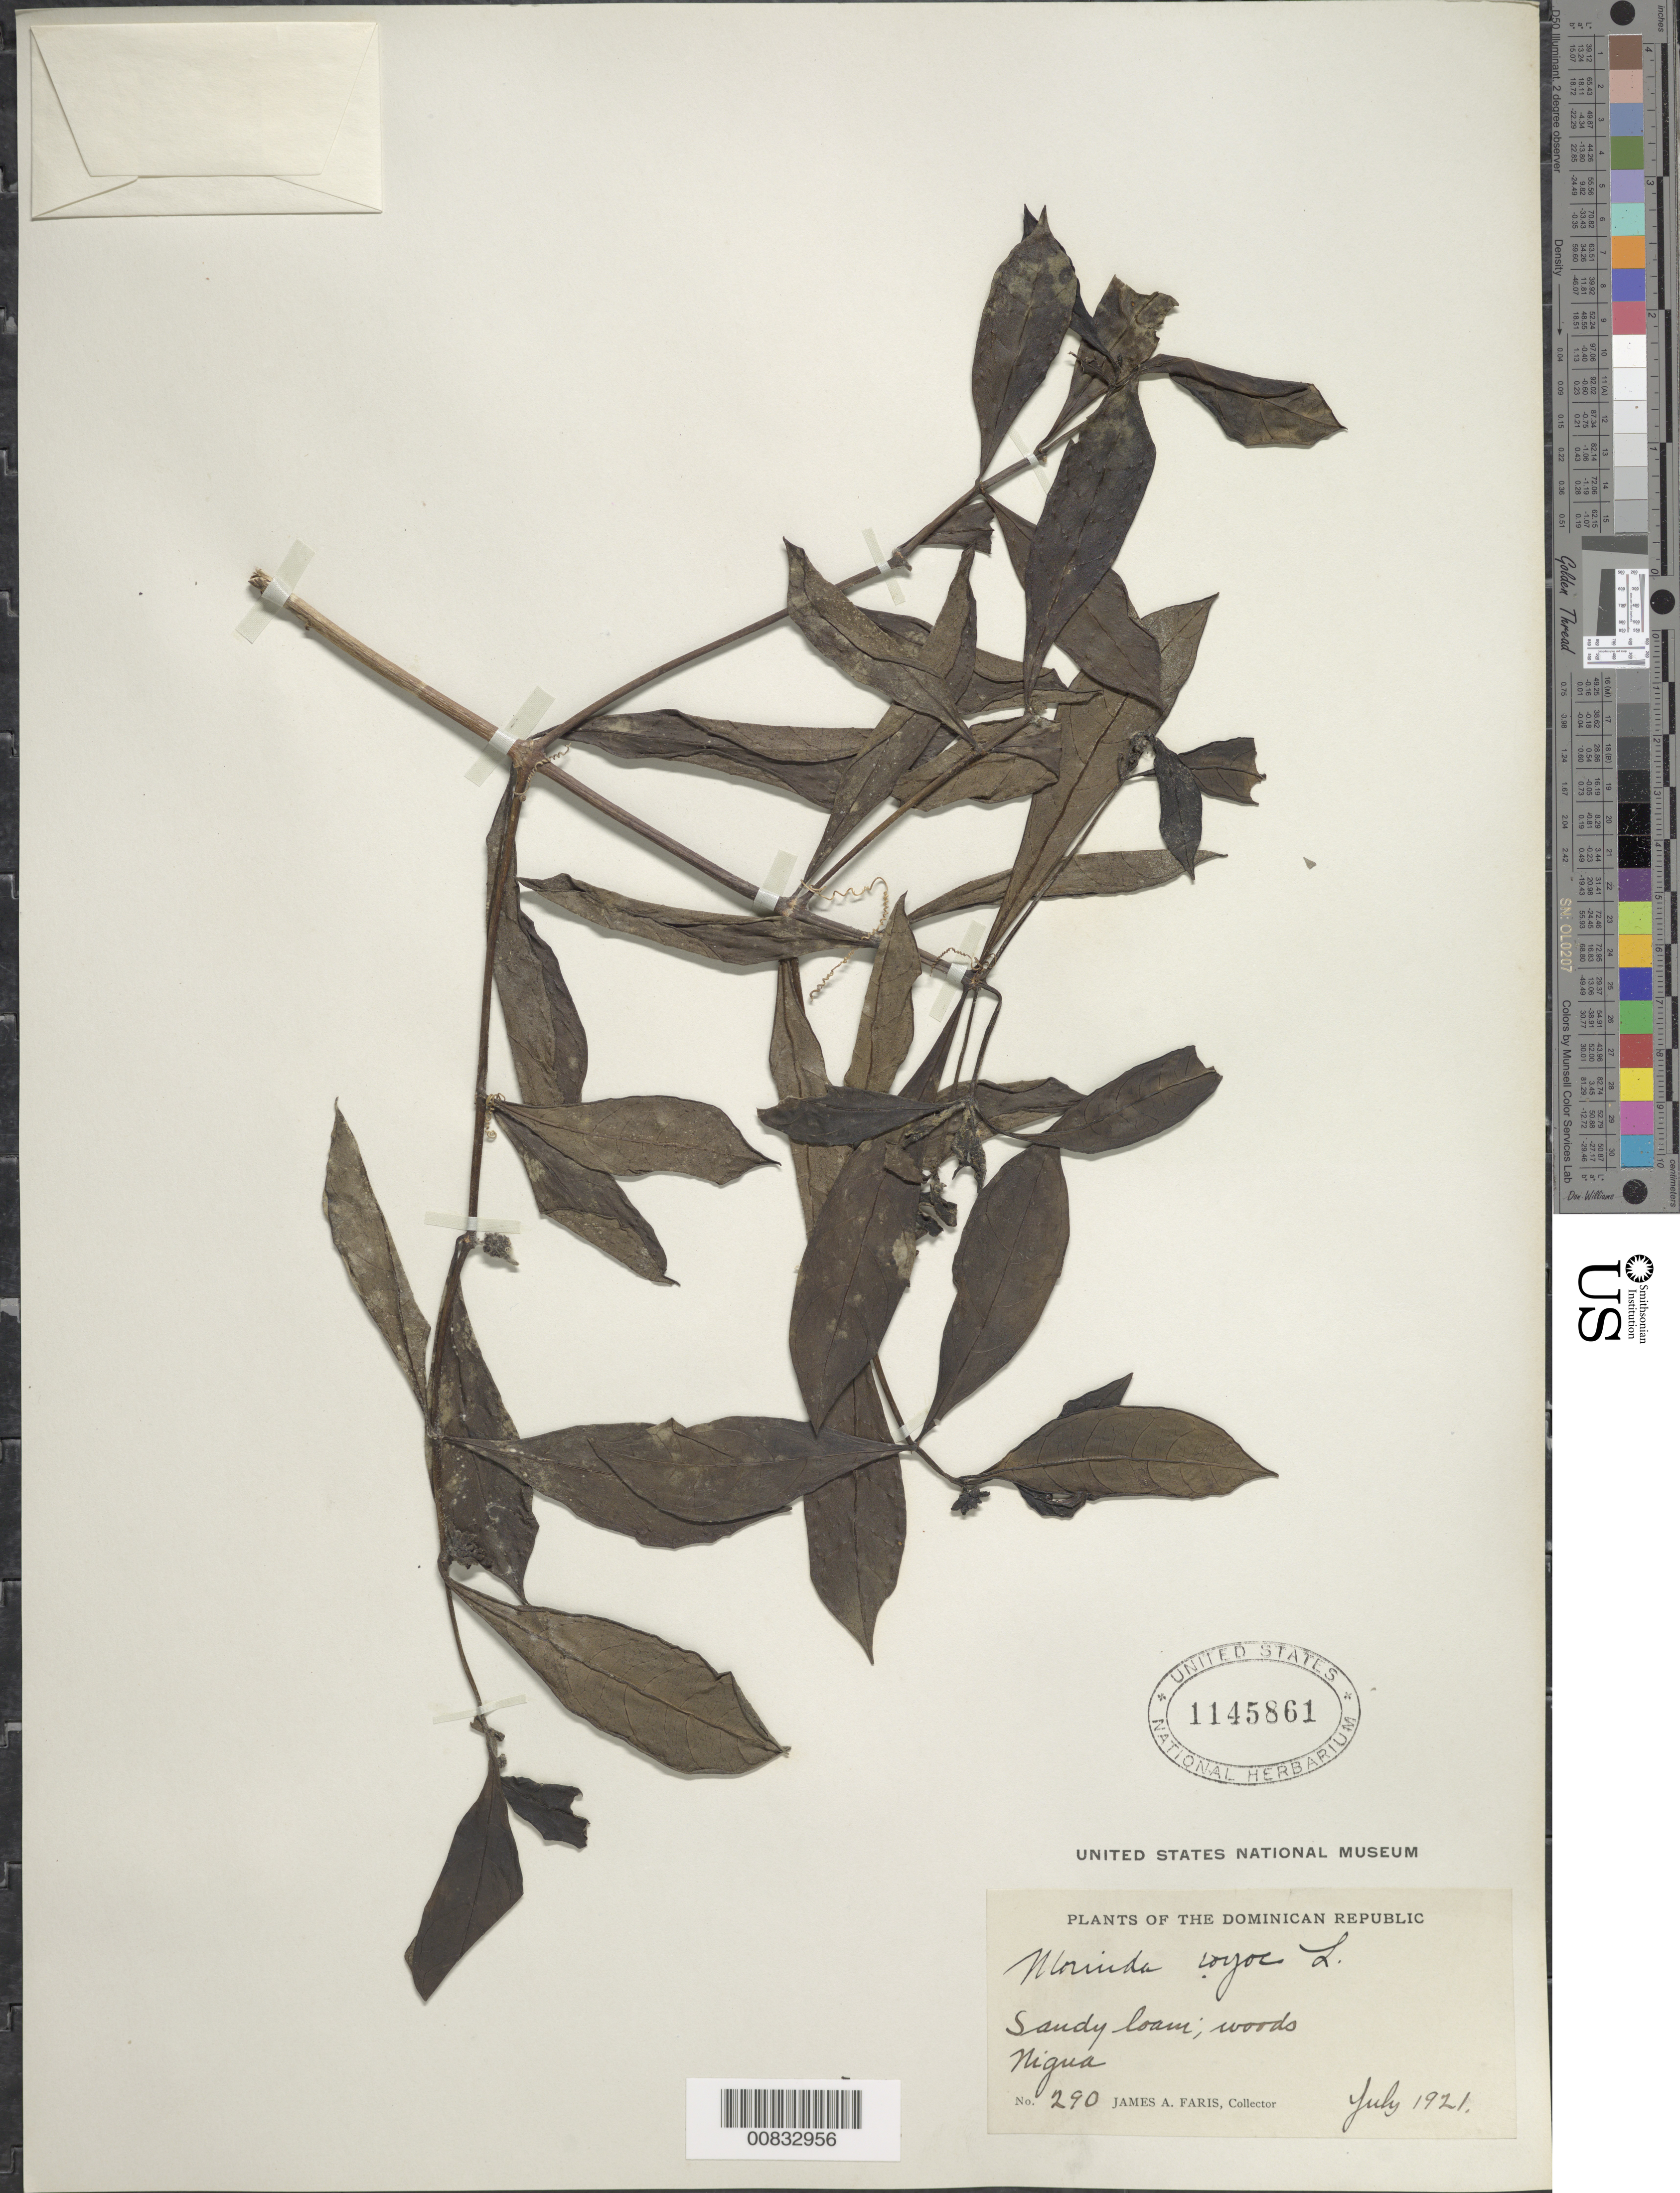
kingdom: Plantae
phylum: Tracheophyta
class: Magnoliopsida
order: Gentianales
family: Rubiaceae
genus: Morinda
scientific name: Morinda royoc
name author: L.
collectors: J. Faris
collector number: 290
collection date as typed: Jul 1921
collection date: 1921-07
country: Dominican Republic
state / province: San Cristóbal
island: Hispaniola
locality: Nigua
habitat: Sandy load in woods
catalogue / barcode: US 1145861